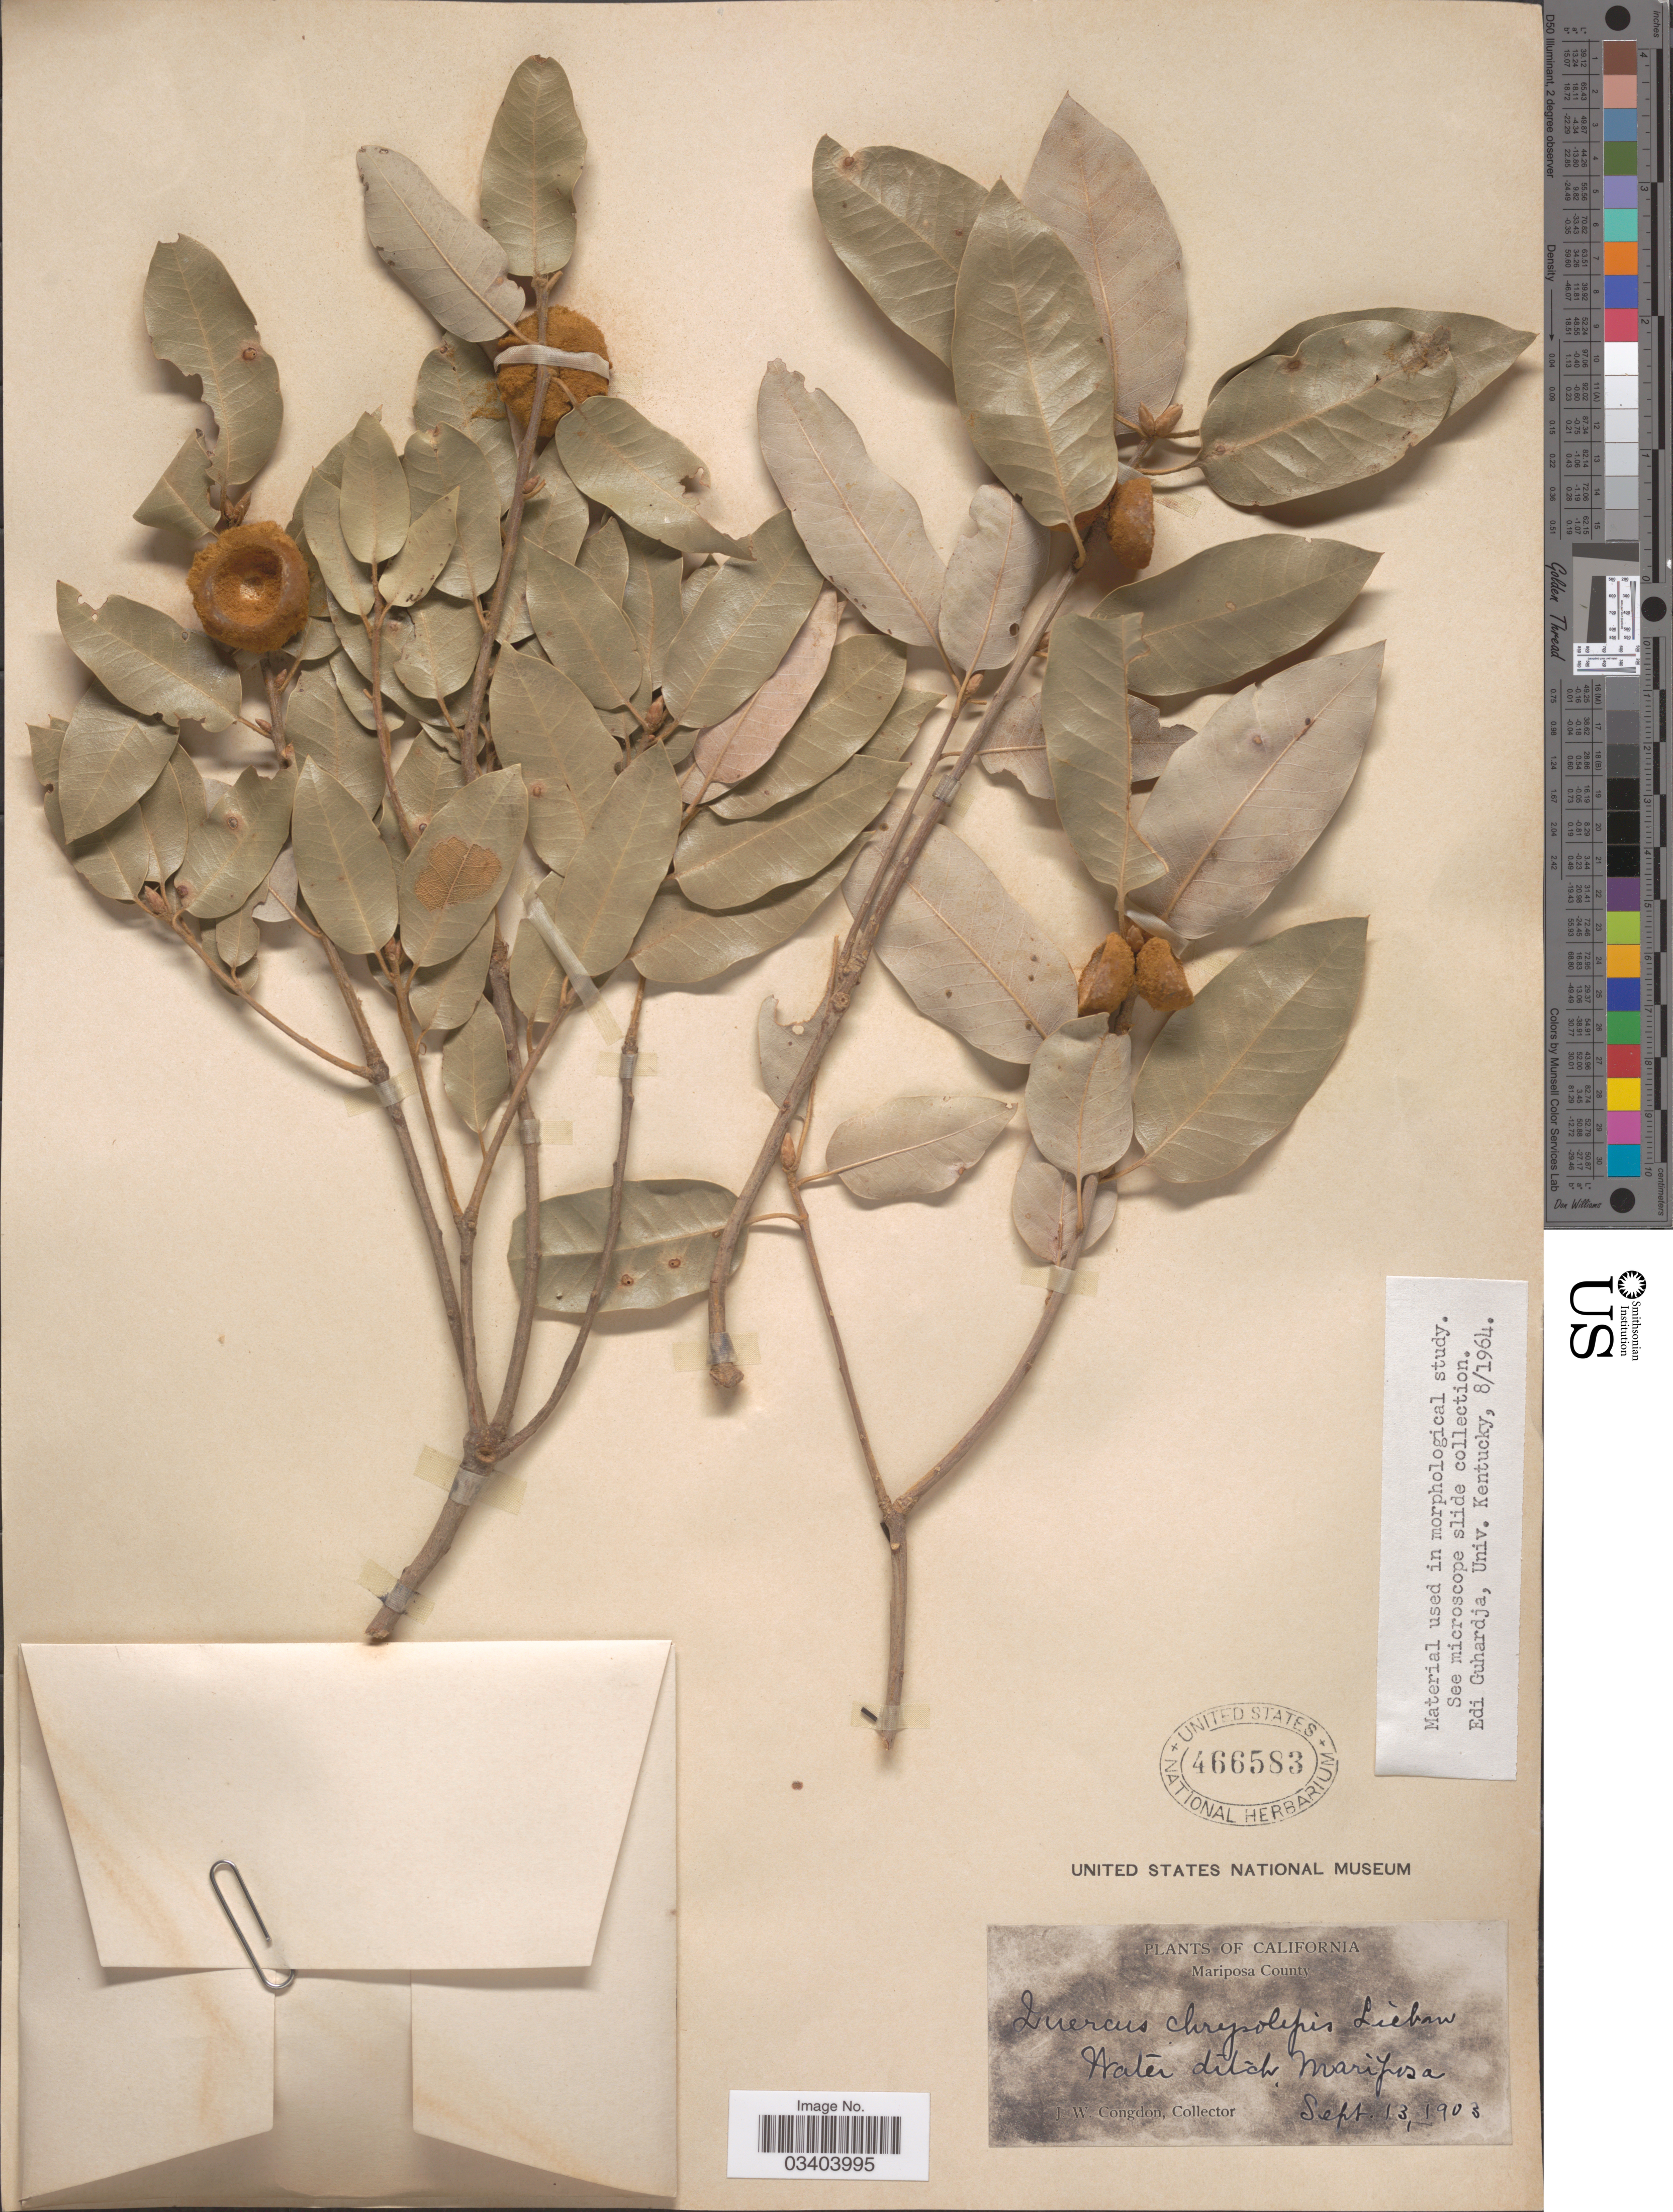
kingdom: Plantae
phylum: Tracheophyta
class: Magnoliopsida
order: Fagales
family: Fagaceae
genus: Quercus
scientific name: Quercus chrysolepis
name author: Liebm.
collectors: J. W. Congdon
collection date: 1903-09-13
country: United States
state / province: California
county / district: Mariposa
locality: Mariposa County. Water ditch, Mariposa.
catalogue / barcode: US 466583